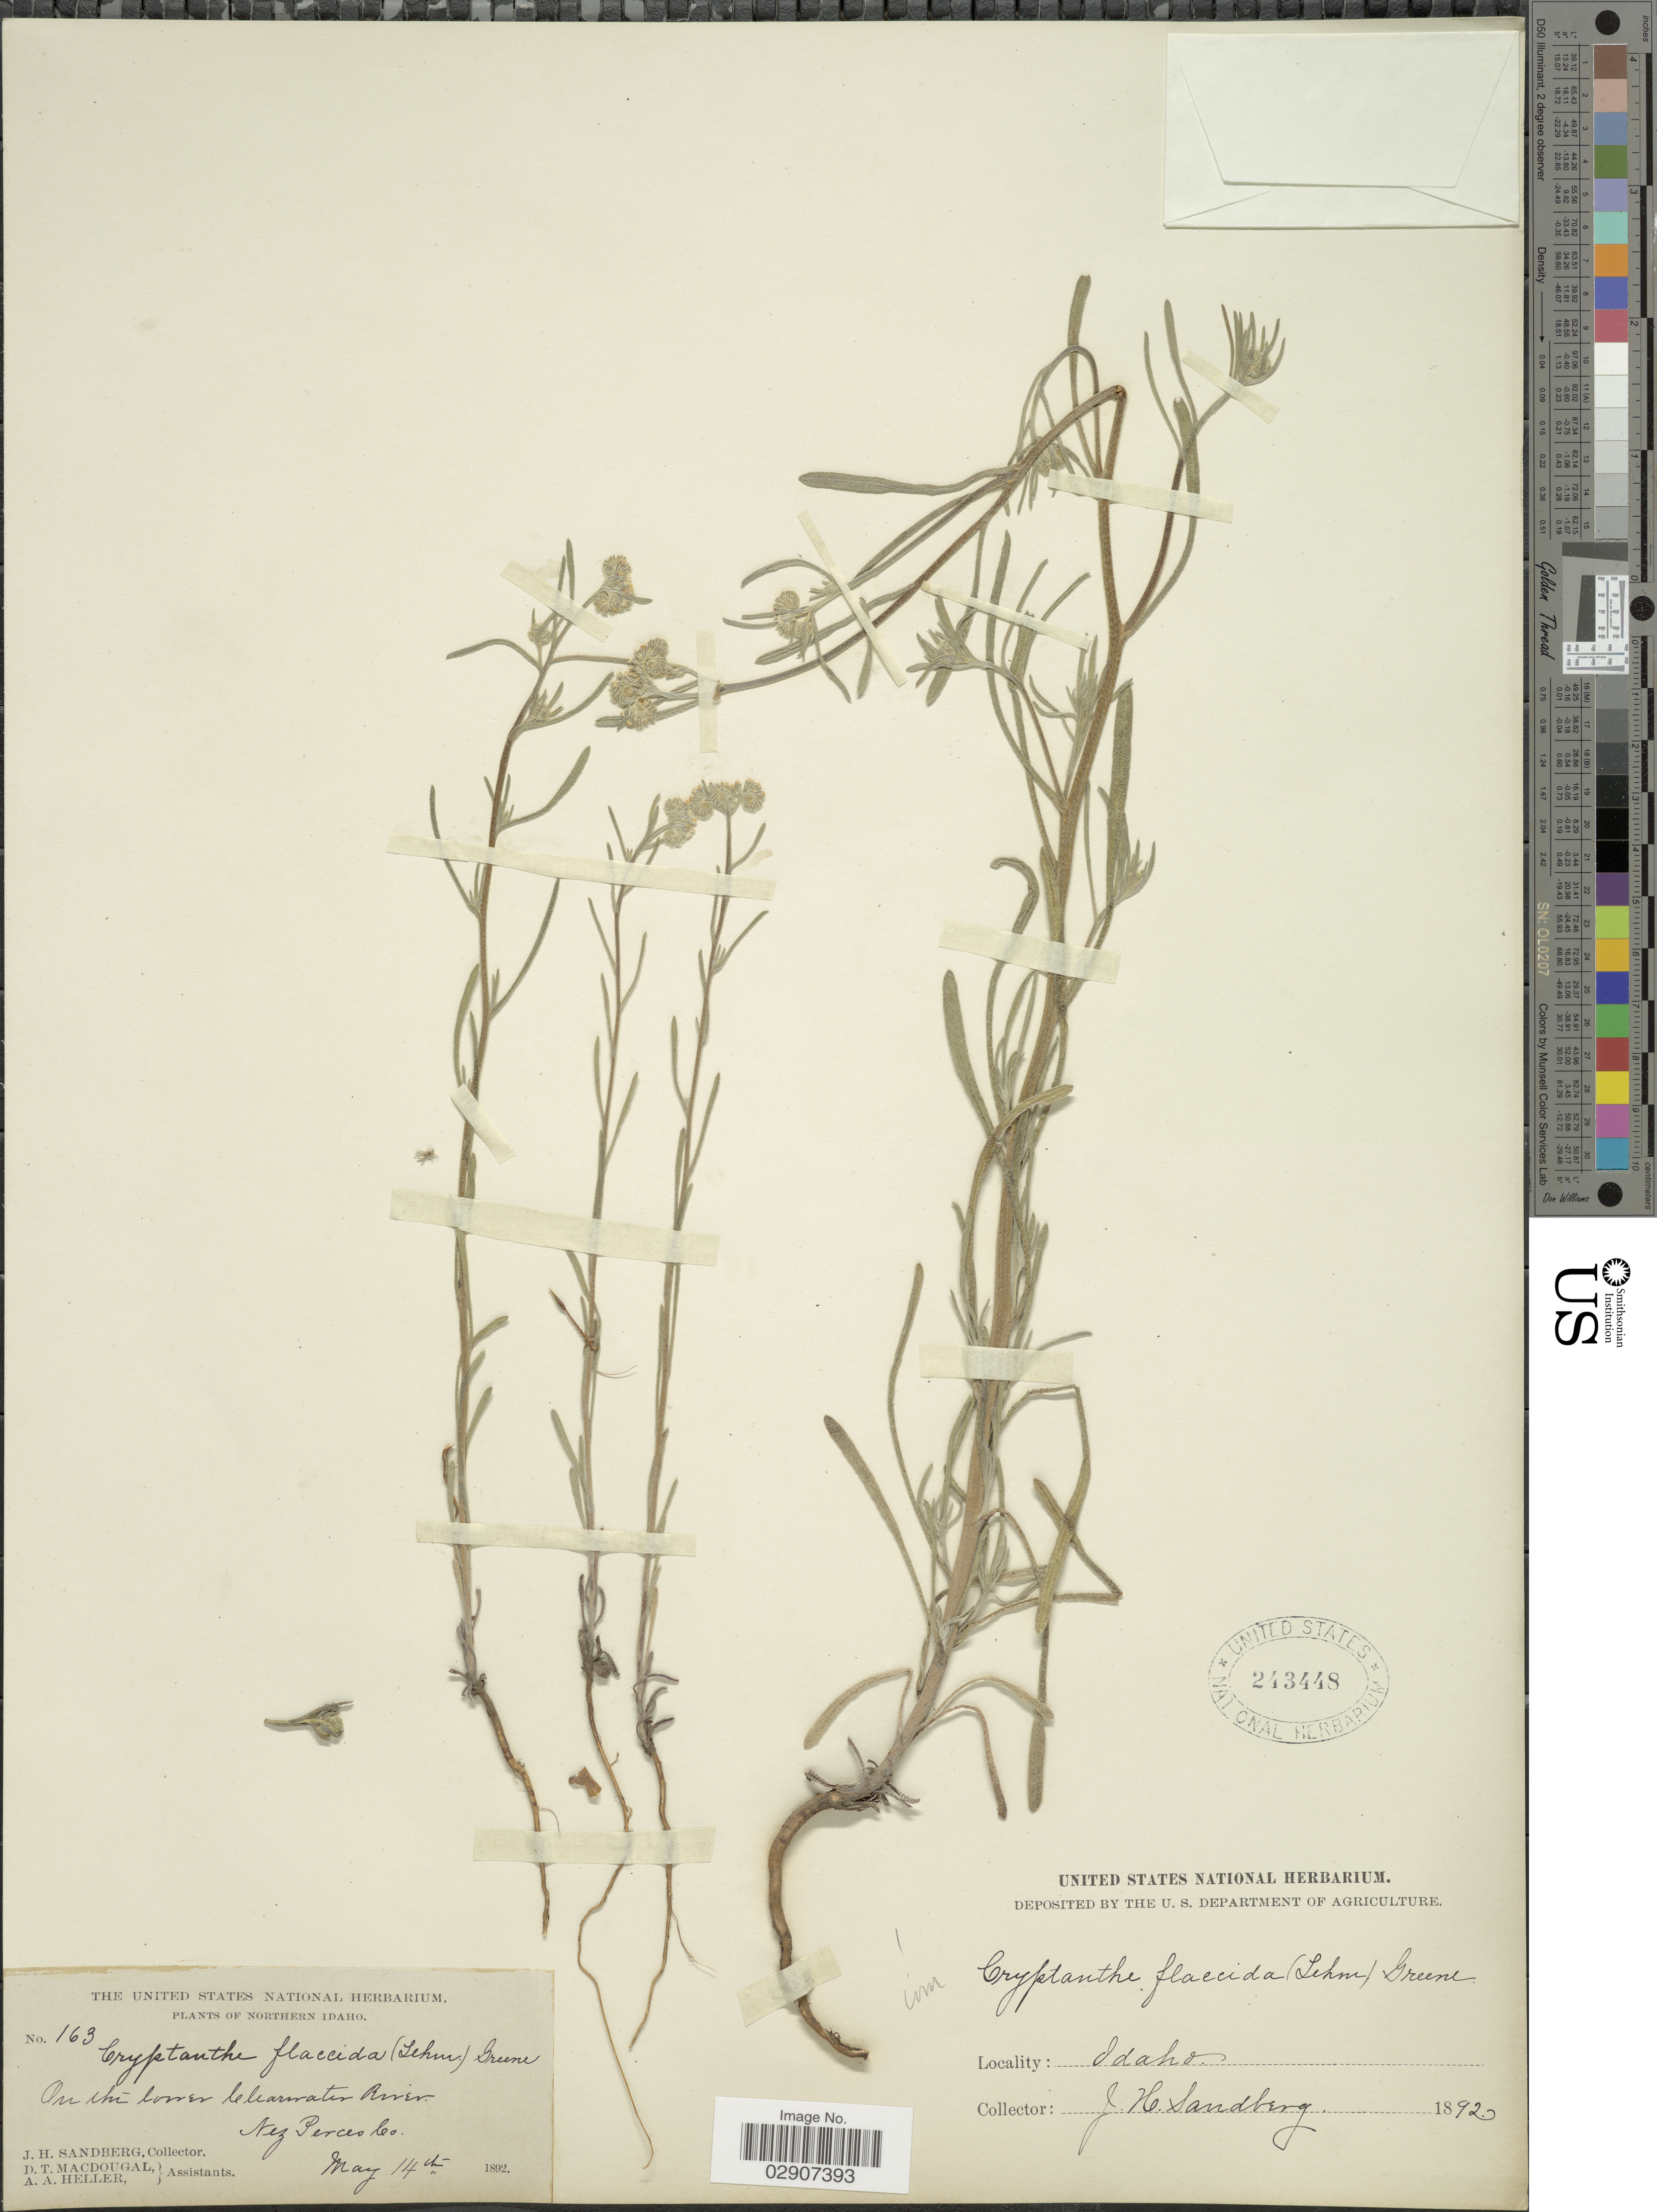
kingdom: Plantae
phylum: Tracheophyta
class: Magnoliopsida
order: Boraginales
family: Boraginaceae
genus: Cryptantha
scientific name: Cryptantha flaccida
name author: (Douglas ex Lehm.) Greene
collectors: J. H. Sandberg, D. T. MacDougal & A. A. Heller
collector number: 163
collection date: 1892-05-14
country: United States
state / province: Idaho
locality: Northern Idaho, On the Corner Clearwater River, Nez Perces Co.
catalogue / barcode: US 243448